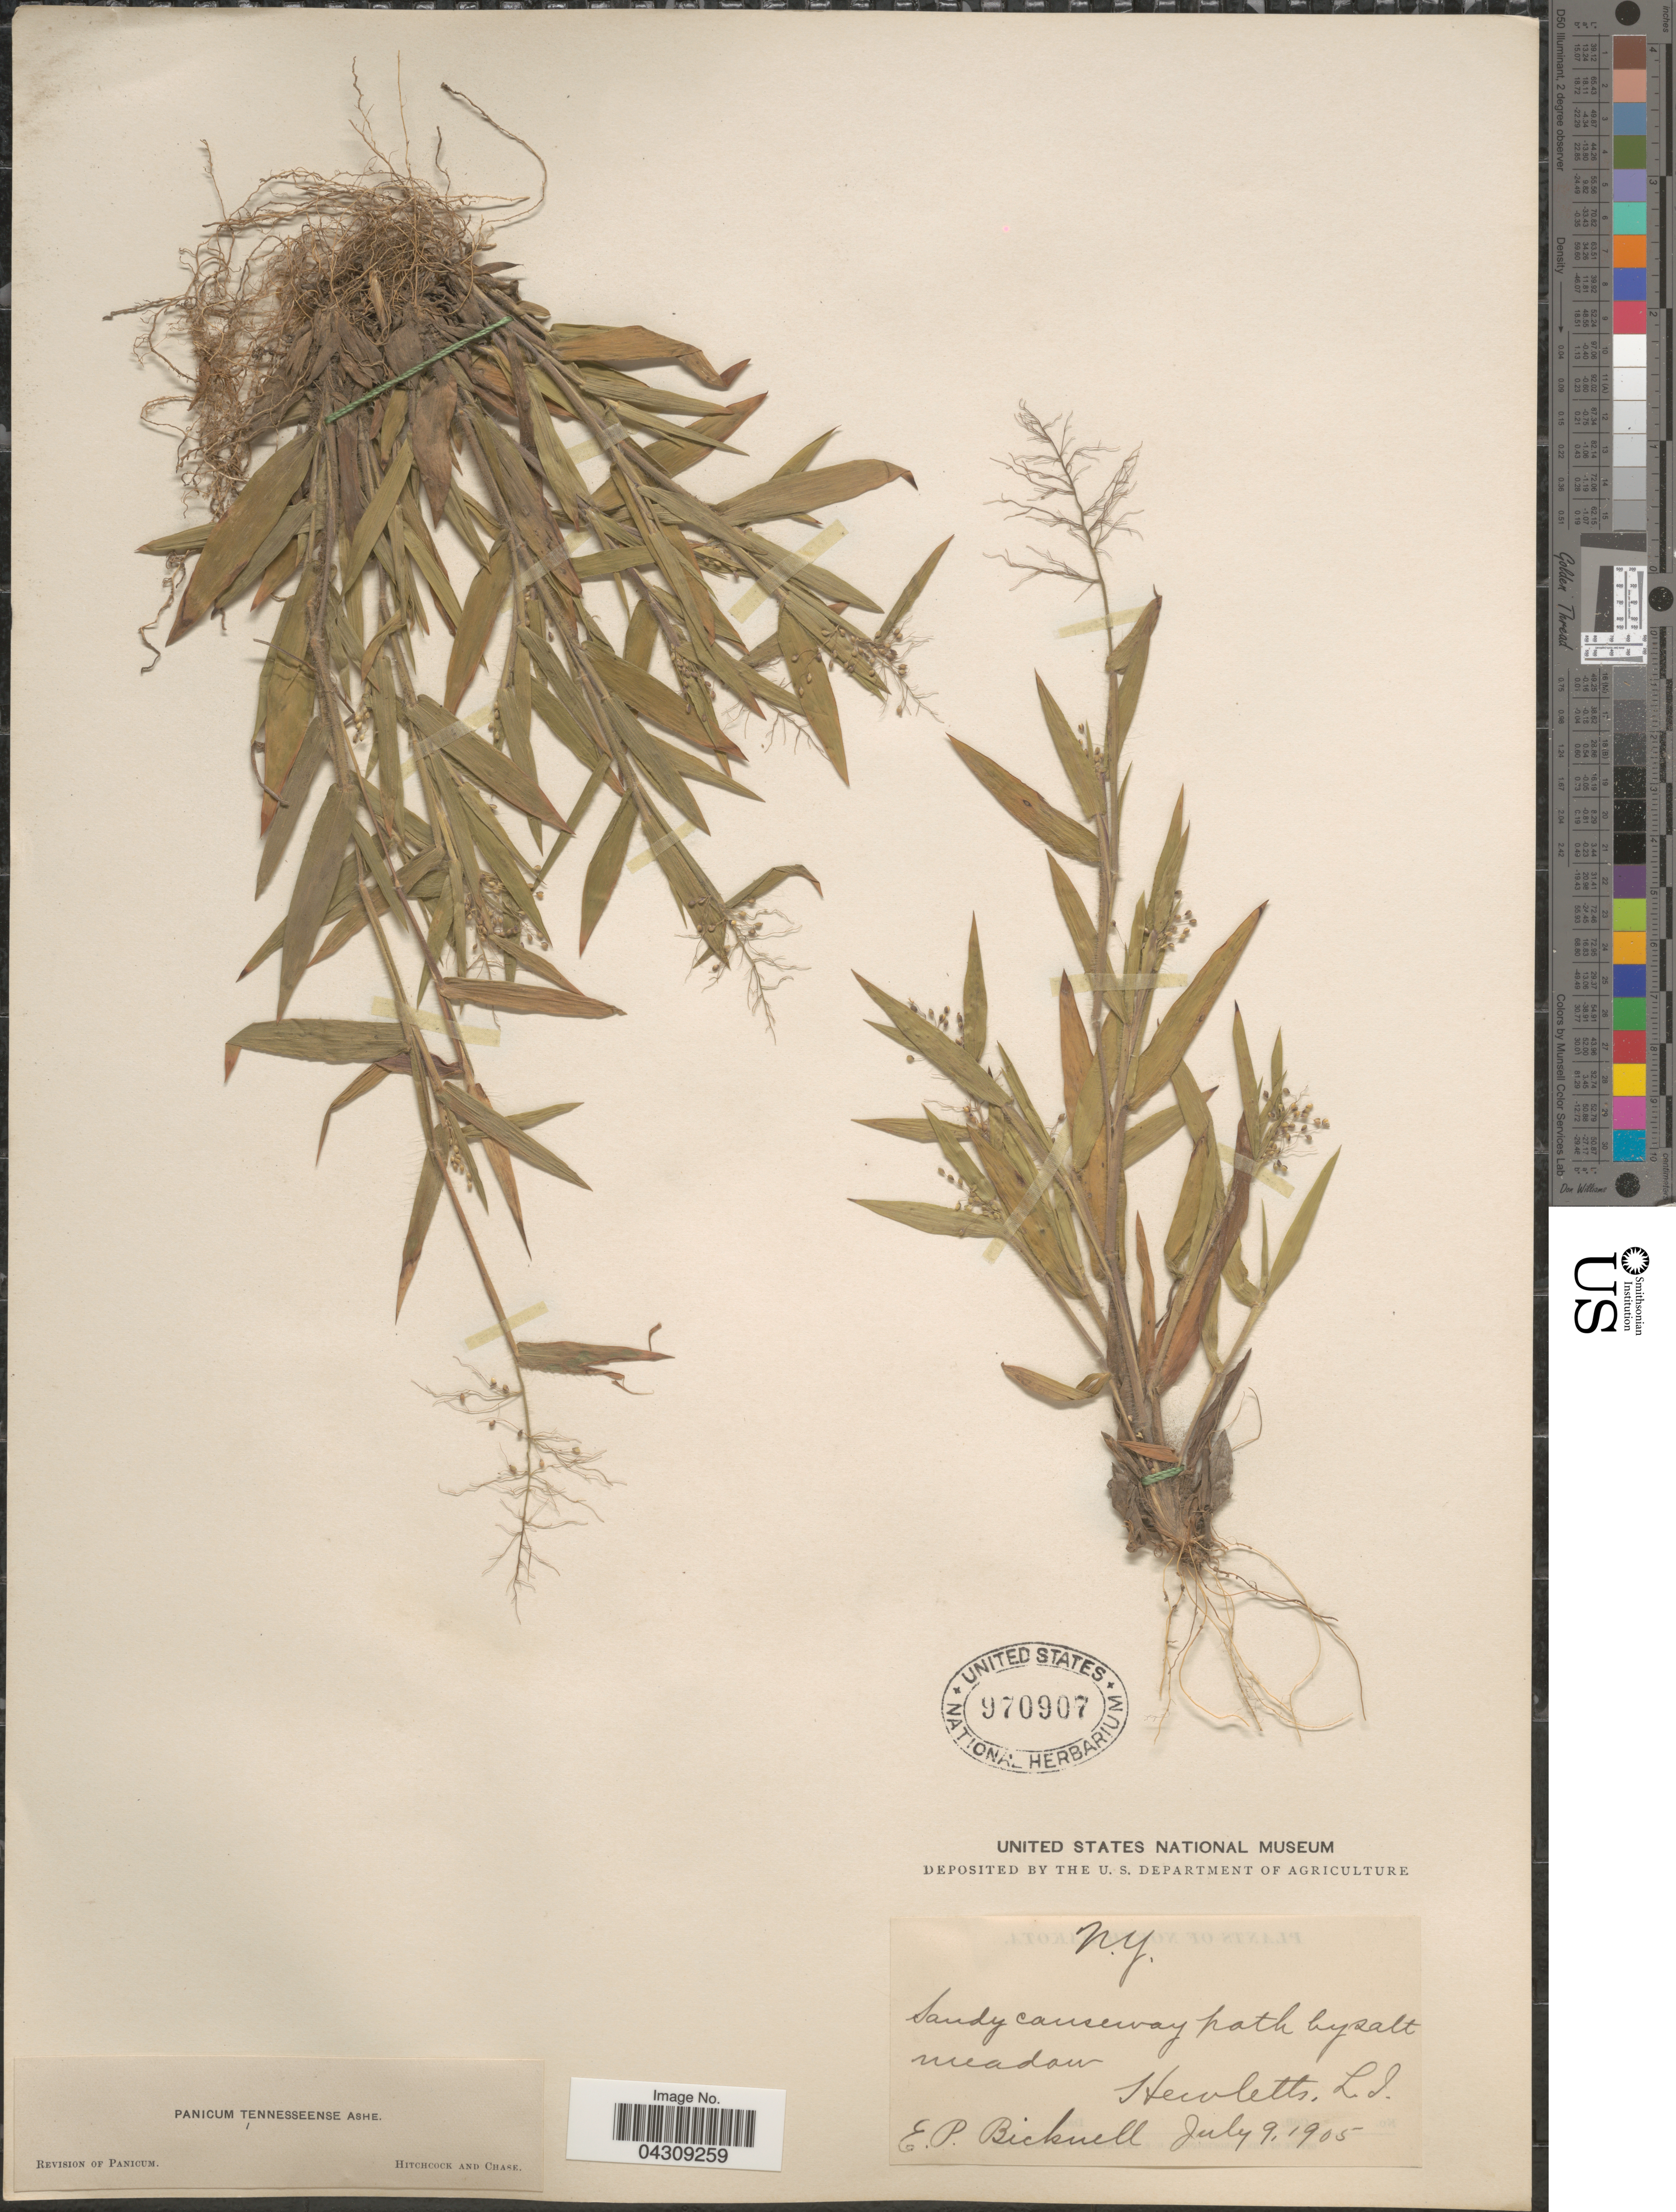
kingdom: Plantae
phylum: Tracheophyta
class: Liliopsida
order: Poales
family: Poaceae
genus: Dichanthelium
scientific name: Dichanthelium acuminatum var. acuminatum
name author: (Sw.) Gould & C.A. Clark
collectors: E. P. Bicknell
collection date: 1905-07-09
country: United States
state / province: New York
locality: Sandy canservay path by salt meadow. Hewletts, L. I.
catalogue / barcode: US 970907